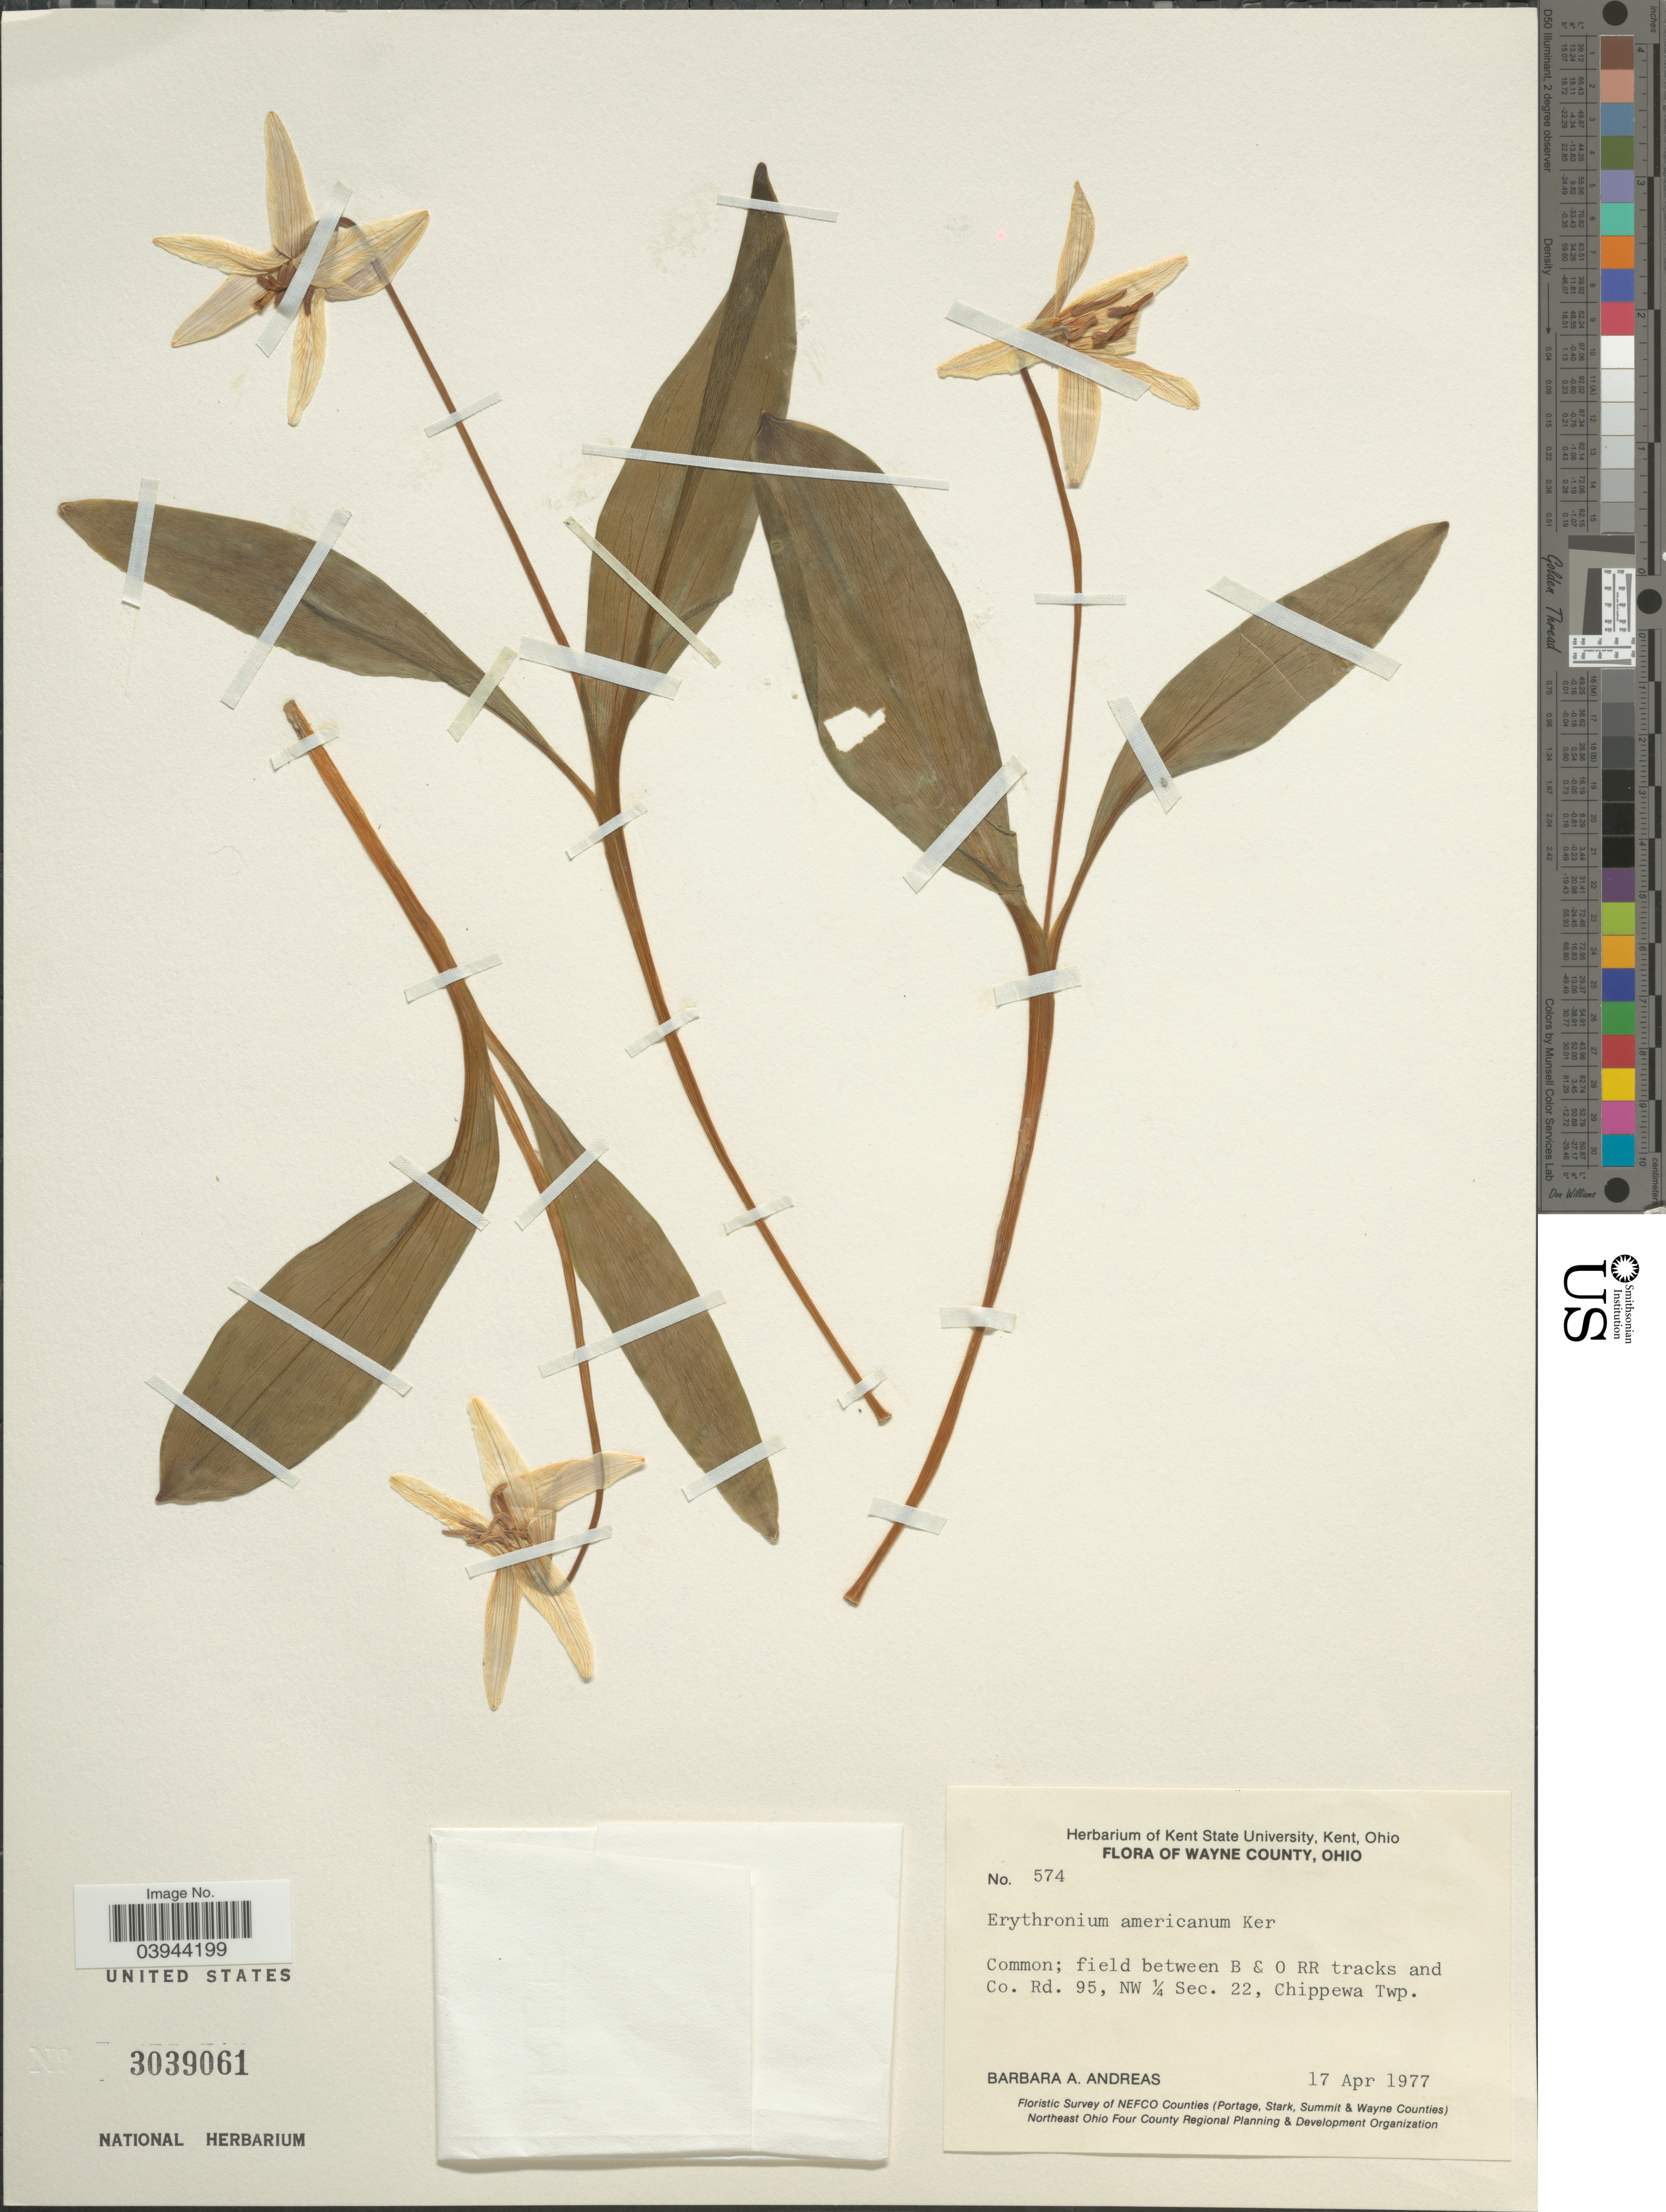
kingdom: Plantae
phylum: Tracheophyta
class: Liliopsida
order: Liliales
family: Liliaceae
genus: Erythronium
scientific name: Erythronium americanum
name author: Ker Gawl.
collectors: B. A. Andreas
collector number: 574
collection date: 1977-04-17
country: United States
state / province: Ohio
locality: Wayne County. Field between B & O RR tracks and Co. Rd. 95, NW ¼ Sec. 22, Chippewa Twp.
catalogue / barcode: US 3039061